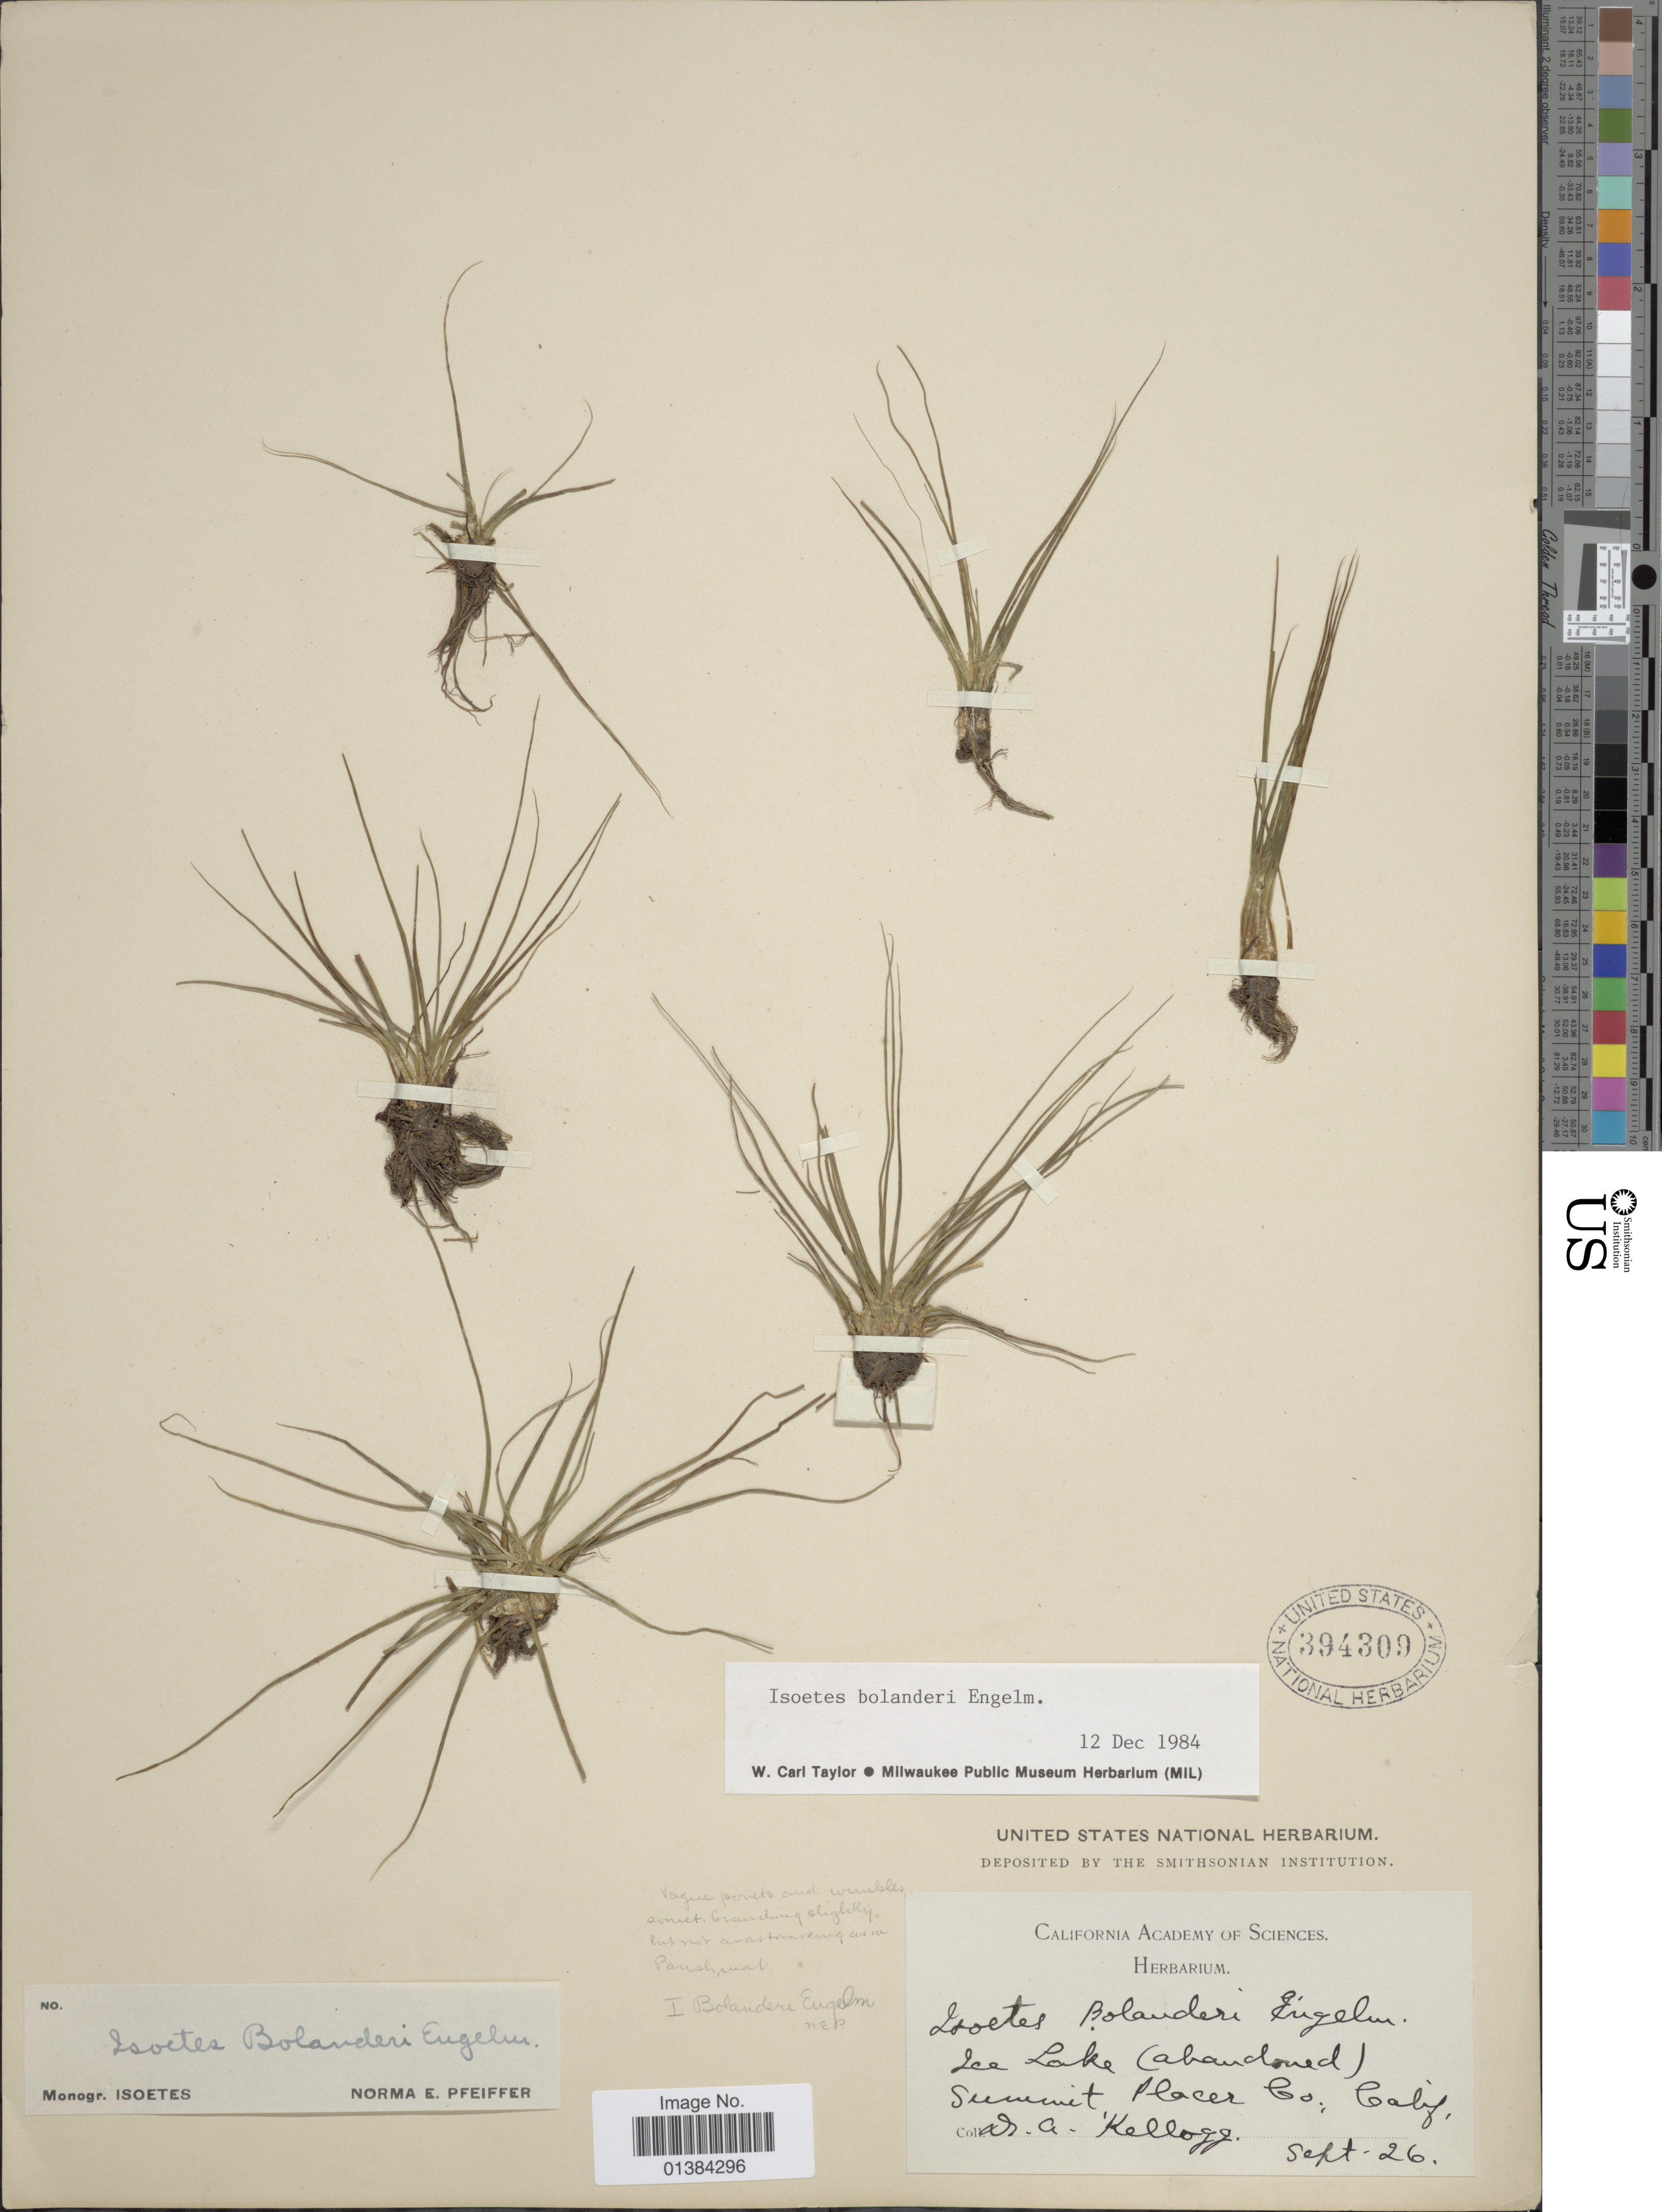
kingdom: Plantae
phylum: Tracheophyta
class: Lycopodiopsida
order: Isoetales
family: Isoetaceae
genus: Isoetes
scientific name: Isoetes bolanderi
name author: Engelm.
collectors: A. Kellogg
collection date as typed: Transcribed d/m/y: /9/26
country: United States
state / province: California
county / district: Placer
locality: Ice Lake (abandoned), Summit Placer Co.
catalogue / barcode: US 394309